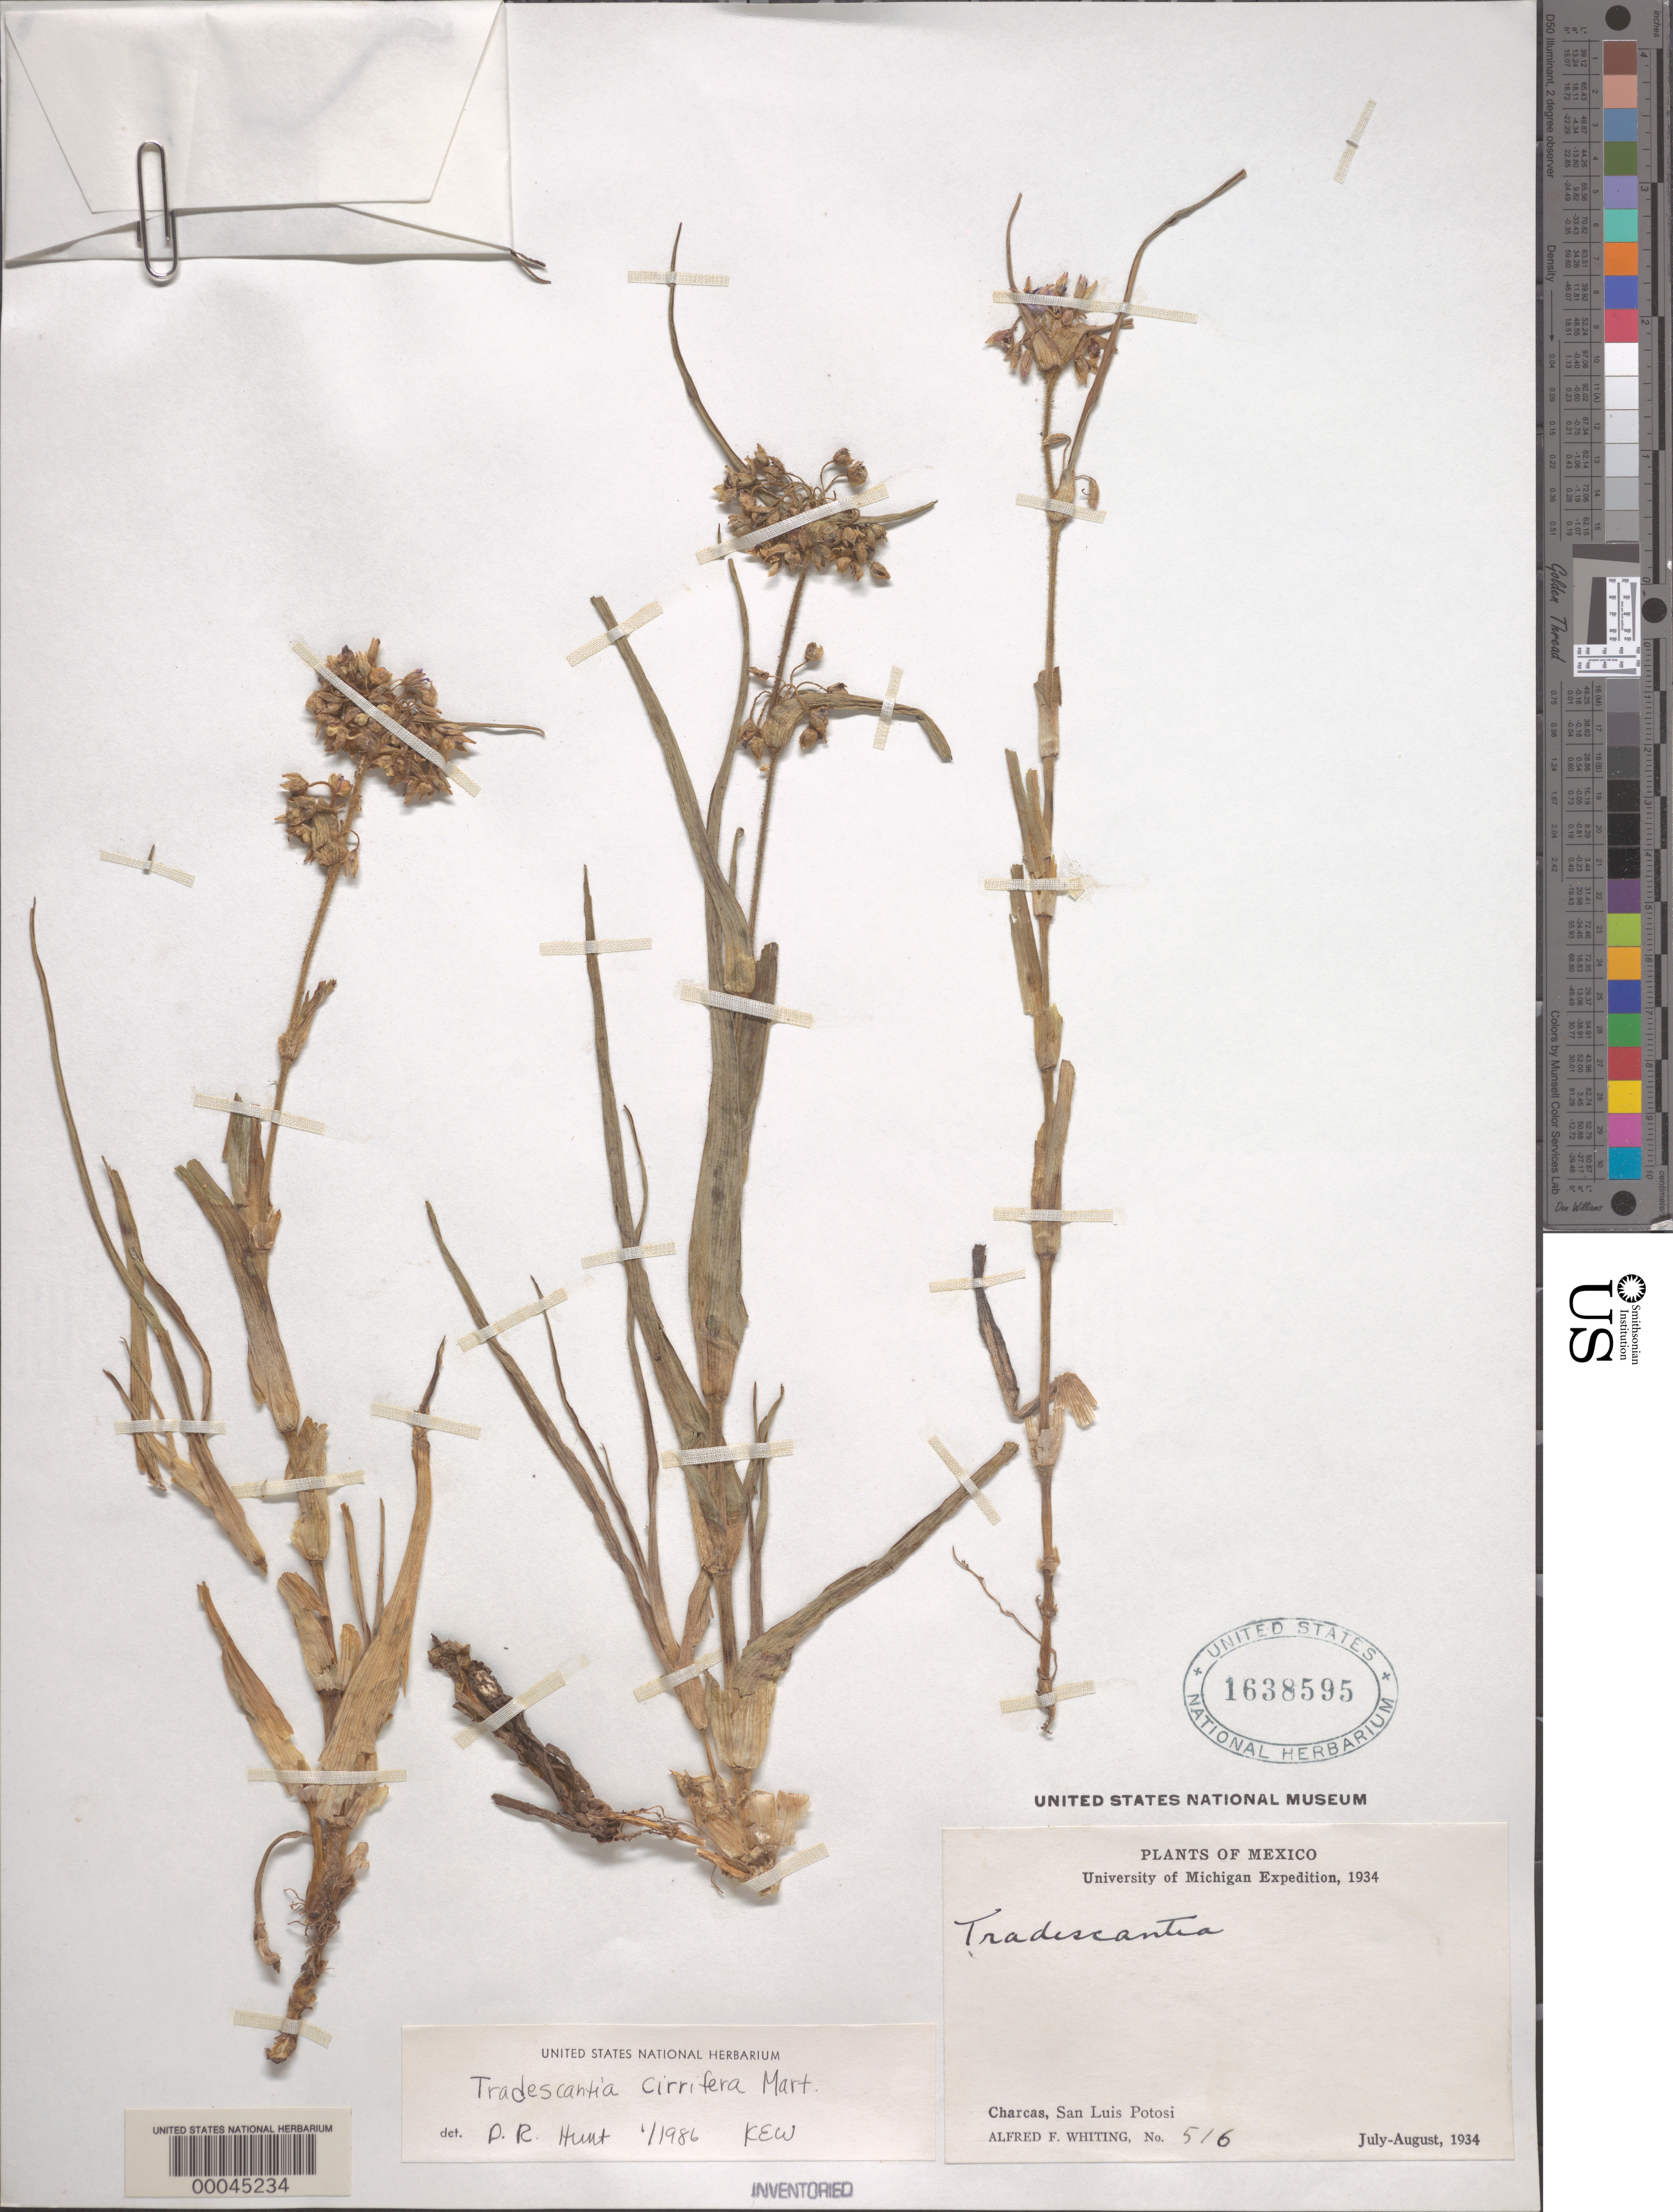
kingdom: Plantae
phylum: Tracheophyta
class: Liliopsida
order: Commelinales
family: Commelinaceae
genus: Tradescantia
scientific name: Tradescantia cirrifera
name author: Mart.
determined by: Hunt, D. R.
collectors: A. F. Whiting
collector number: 516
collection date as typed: Jul 1934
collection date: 1934-07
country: Mexico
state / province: San Luis Potosí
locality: Charcas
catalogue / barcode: US 1638595